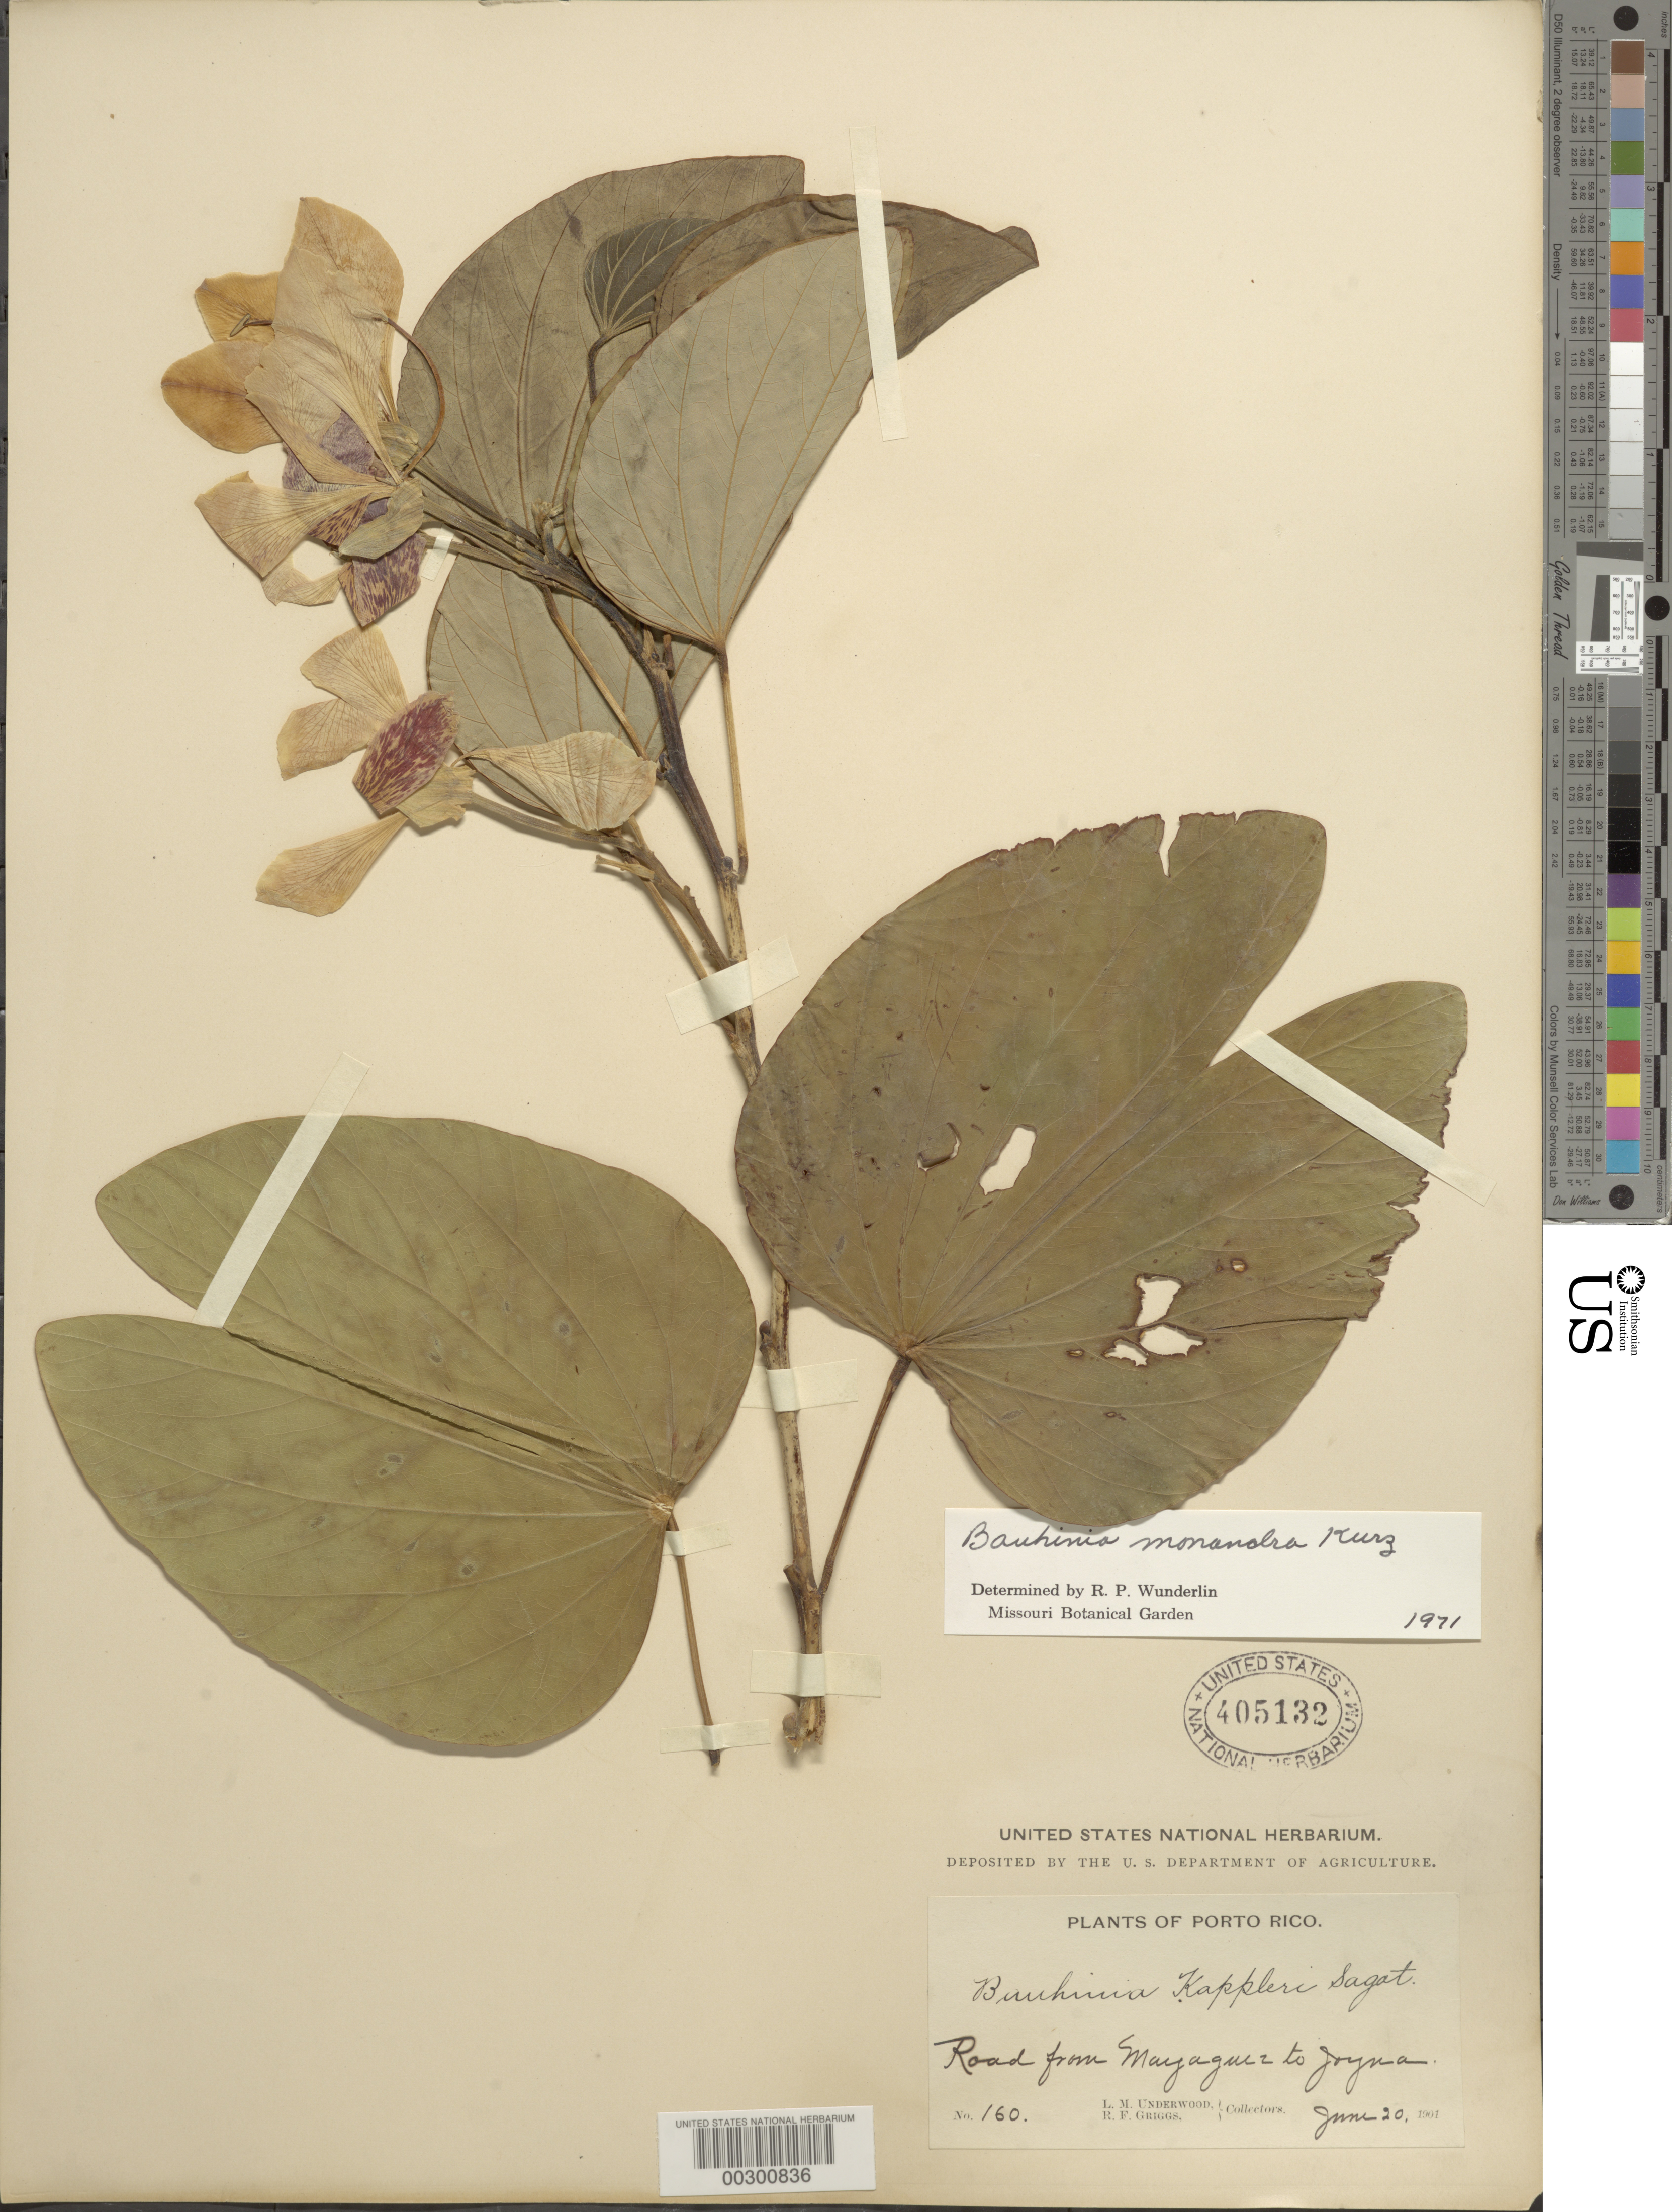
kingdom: Plantae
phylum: Tracheophyta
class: Magnoliopsida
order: Fabales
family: Fabaceae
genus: Bauhinia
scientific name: Bauhinia monandra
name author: Kurz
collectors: L. M. Underwood & R. F. Griggs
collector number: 160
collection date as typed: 20 Jun 1901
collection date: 1901-06-20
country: Puerto Rico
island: Greater Antilles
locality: Road from mayaguez to joyuda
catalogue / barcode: US 405132